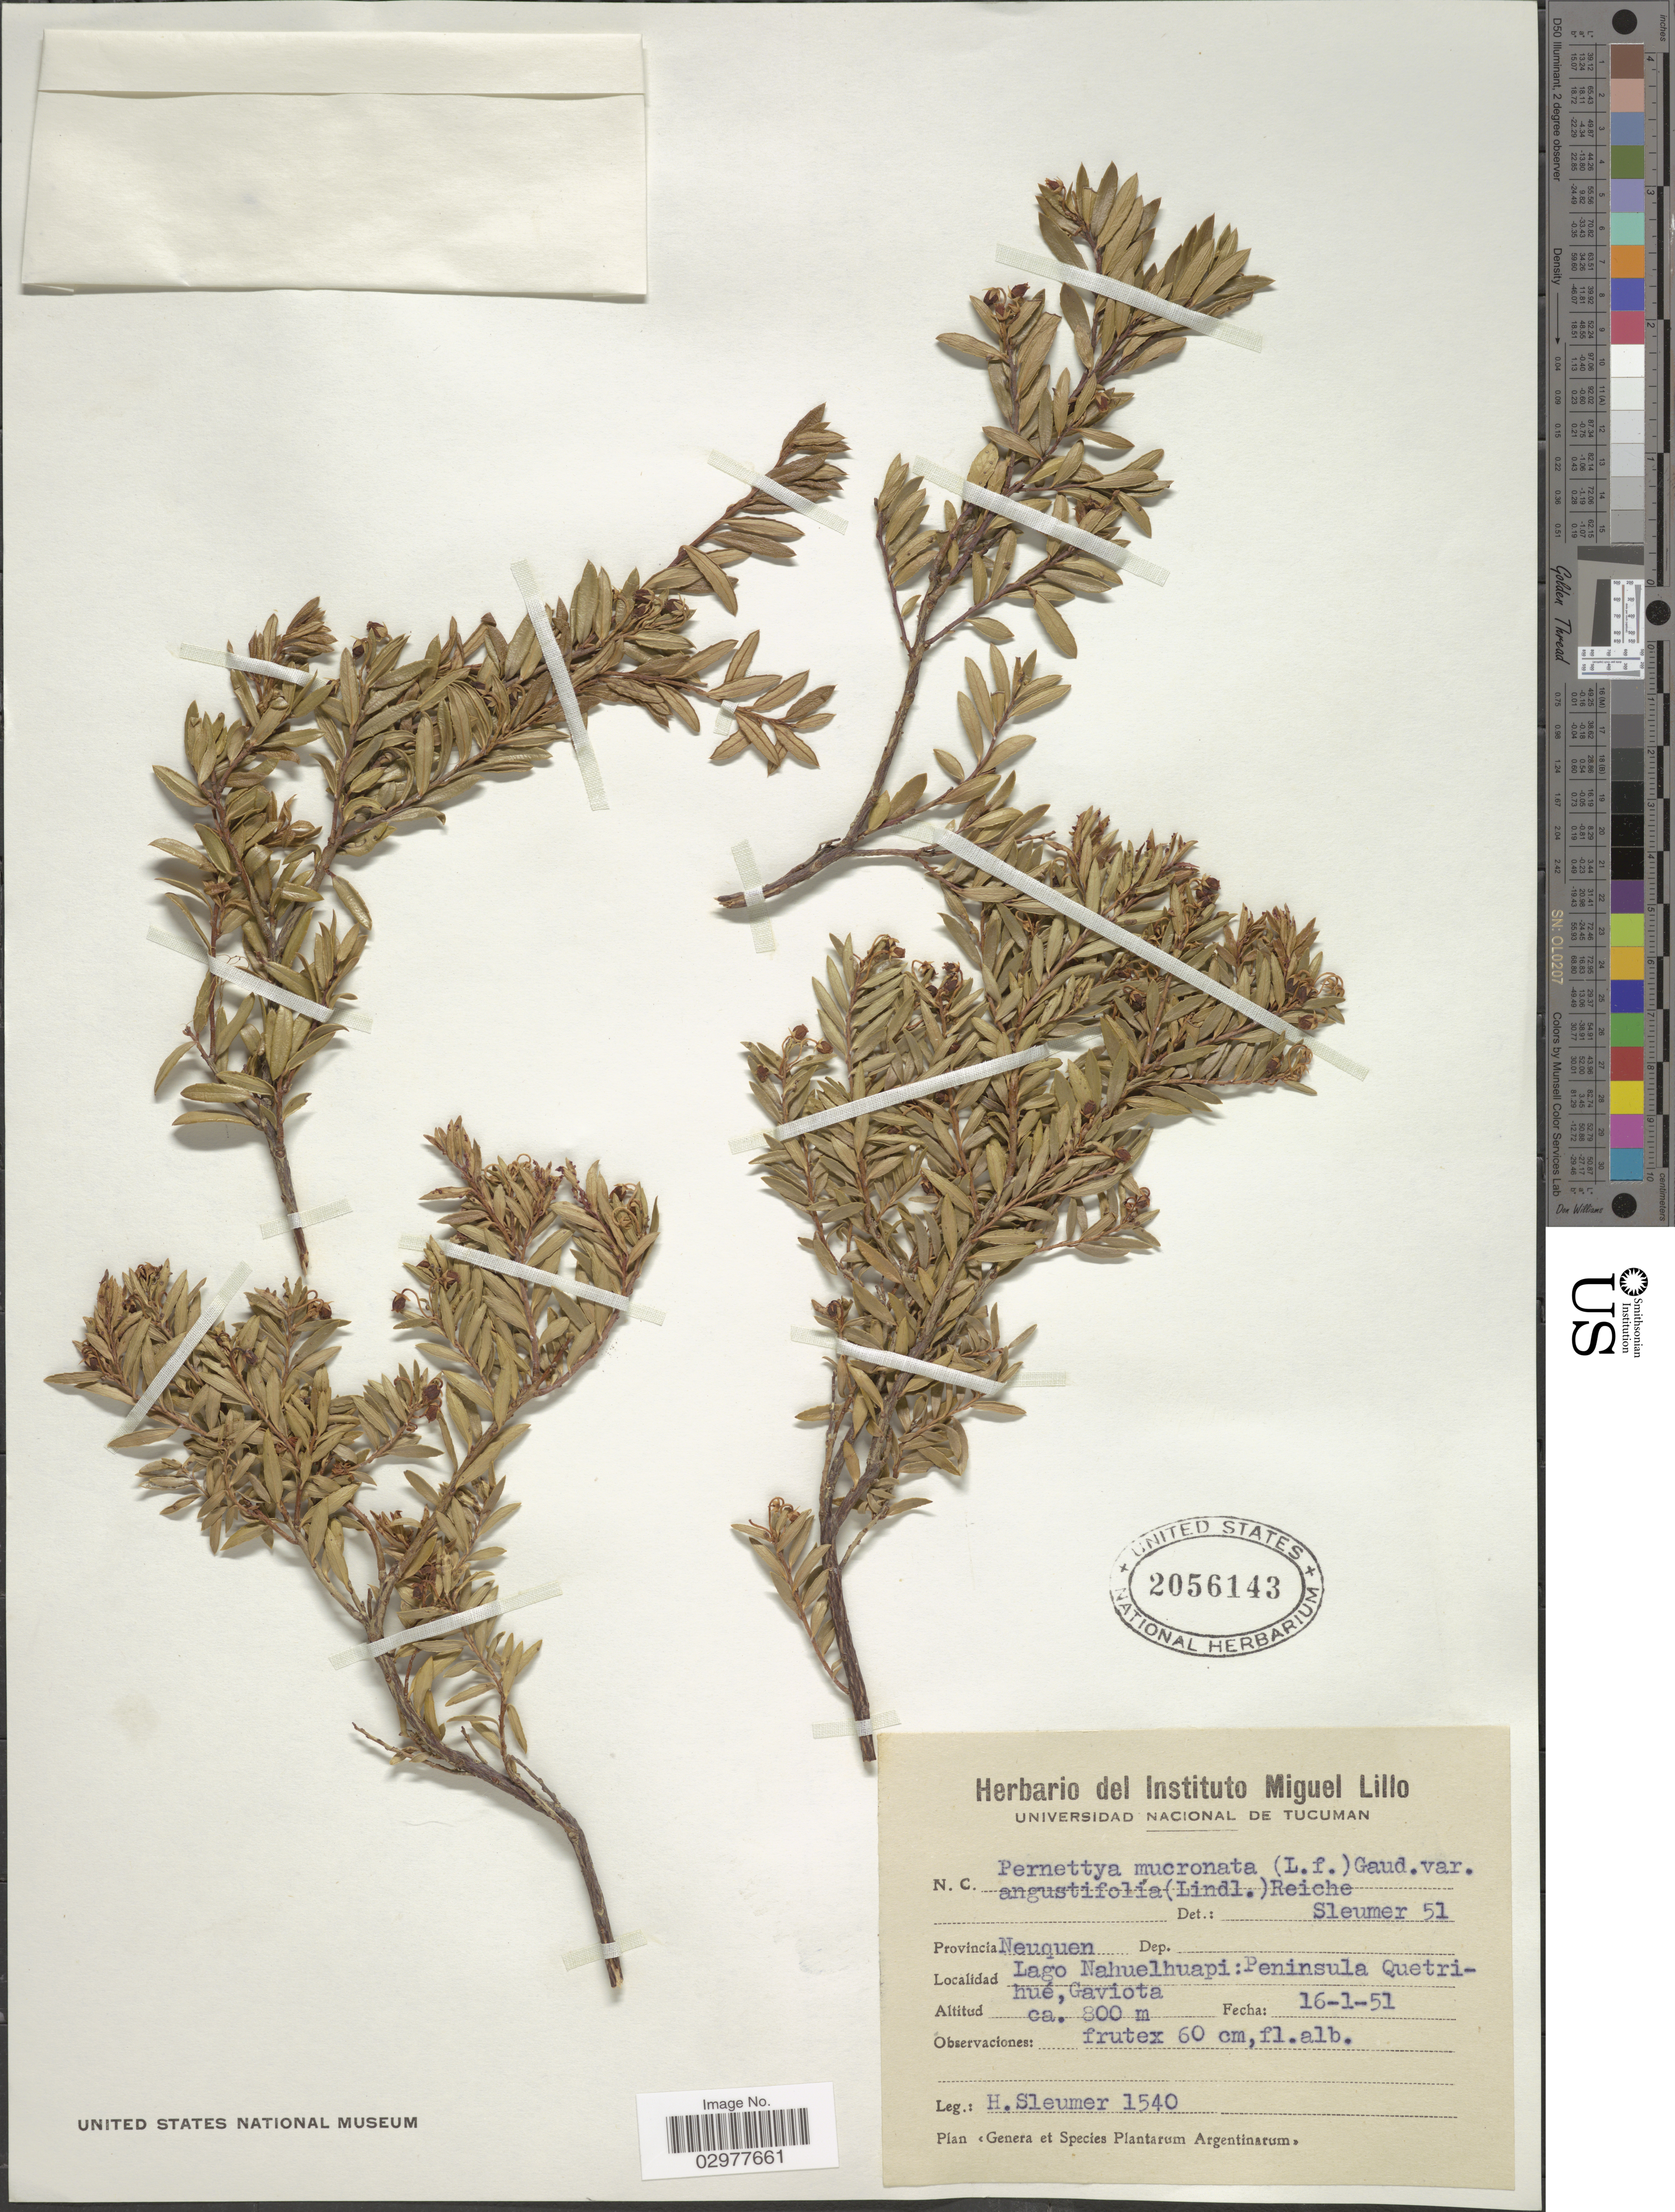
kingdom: Plantae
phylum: Tracheophyta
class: Magnoliopsida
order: Ericales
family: Ericaceae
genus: Pernettya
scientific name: Pernettya mucronata var. angustifolia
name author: (Lindl.) Reiche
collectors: H. O. Sleumer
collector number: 1540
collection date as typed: Transcribed d/m/y: 16/1/51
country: Argentina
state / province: Neuquen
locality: Lago Nahuelhuapi: Peninsula Quetrihué, Gaviota.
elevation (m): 800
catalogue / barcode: US 2056143